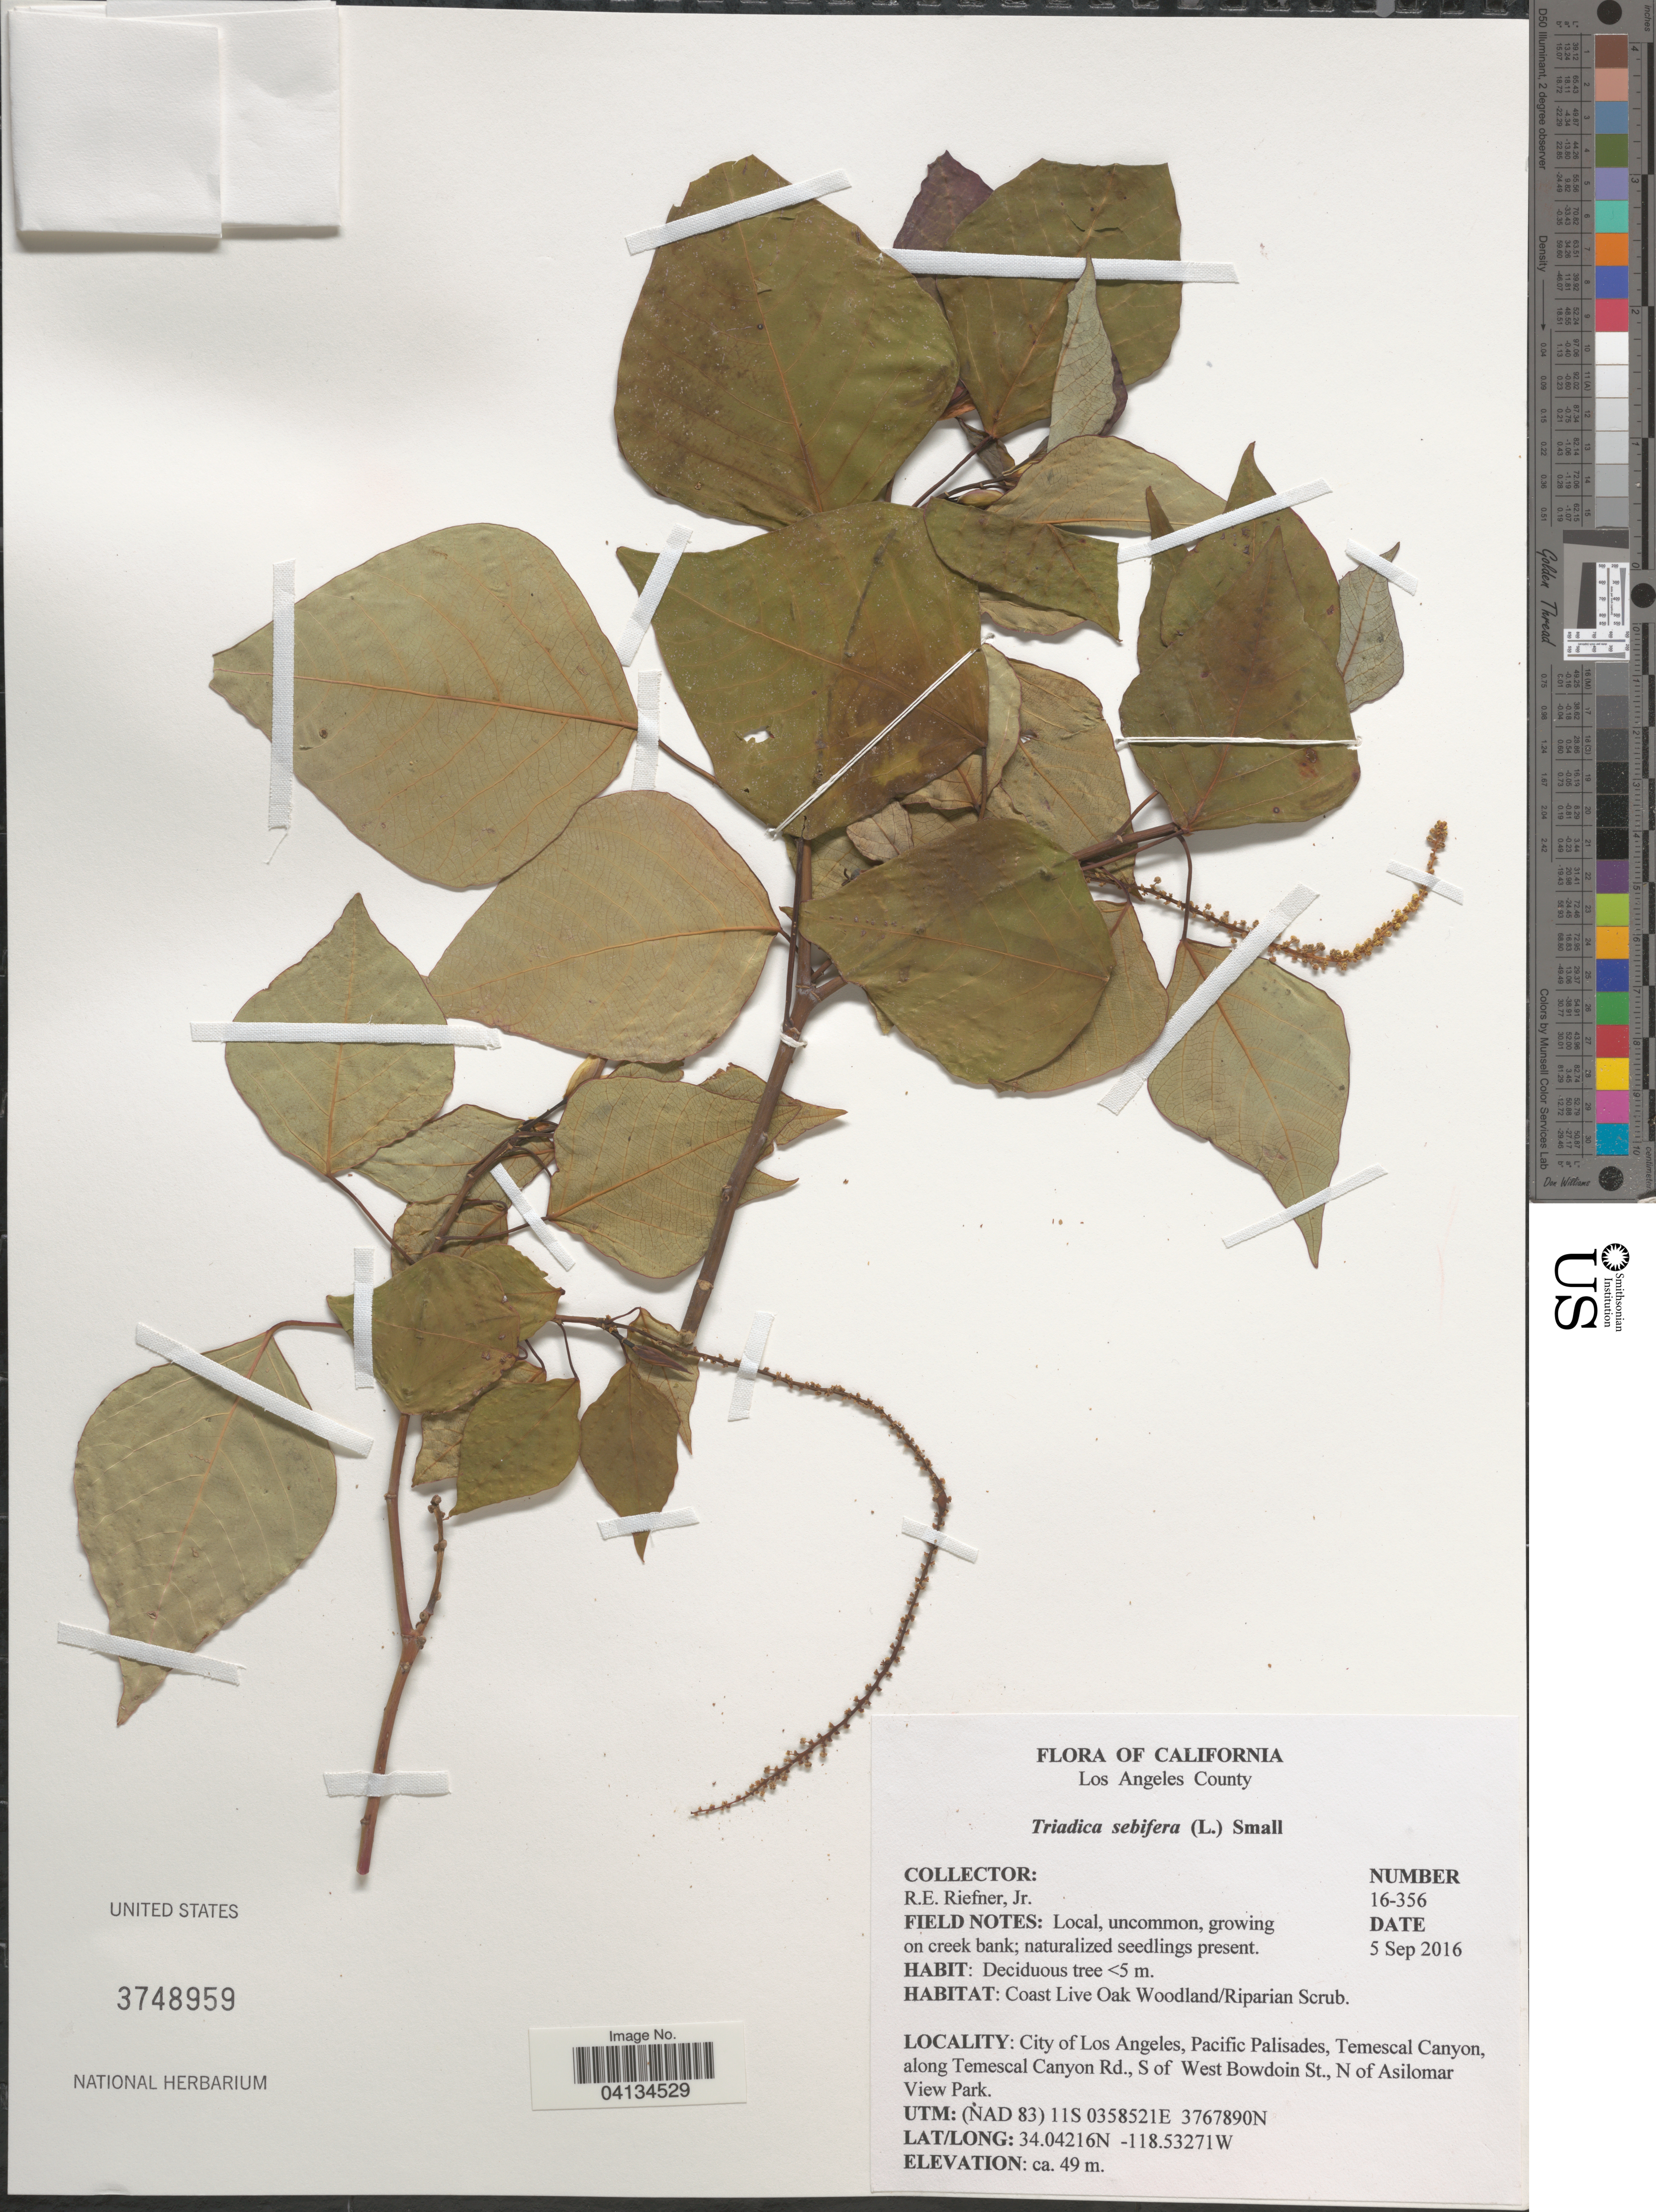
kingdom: Plantae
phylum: Tracheophyta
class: Magnoliopsida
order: Malpighiales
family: Euphorbiaceae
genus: Triadica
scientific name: Triadica sebifera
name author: (L.) Small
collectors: R. Riefner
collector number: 16-356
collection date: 2016-09-05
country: United States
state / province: California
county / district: Los Angeles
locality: Los Angeles County. Coast Live Oak Woodland/Riparian Scrub. City of Los Angeles, Pacific Palisades, Temescal Canyon, along Temescal Canyon Rd., S of West Bowdoin St., N of Asilomar View Park. UTM: (NAD 83) 11S 0358521E 37467890N.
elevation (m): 49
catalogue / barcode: US 3748959